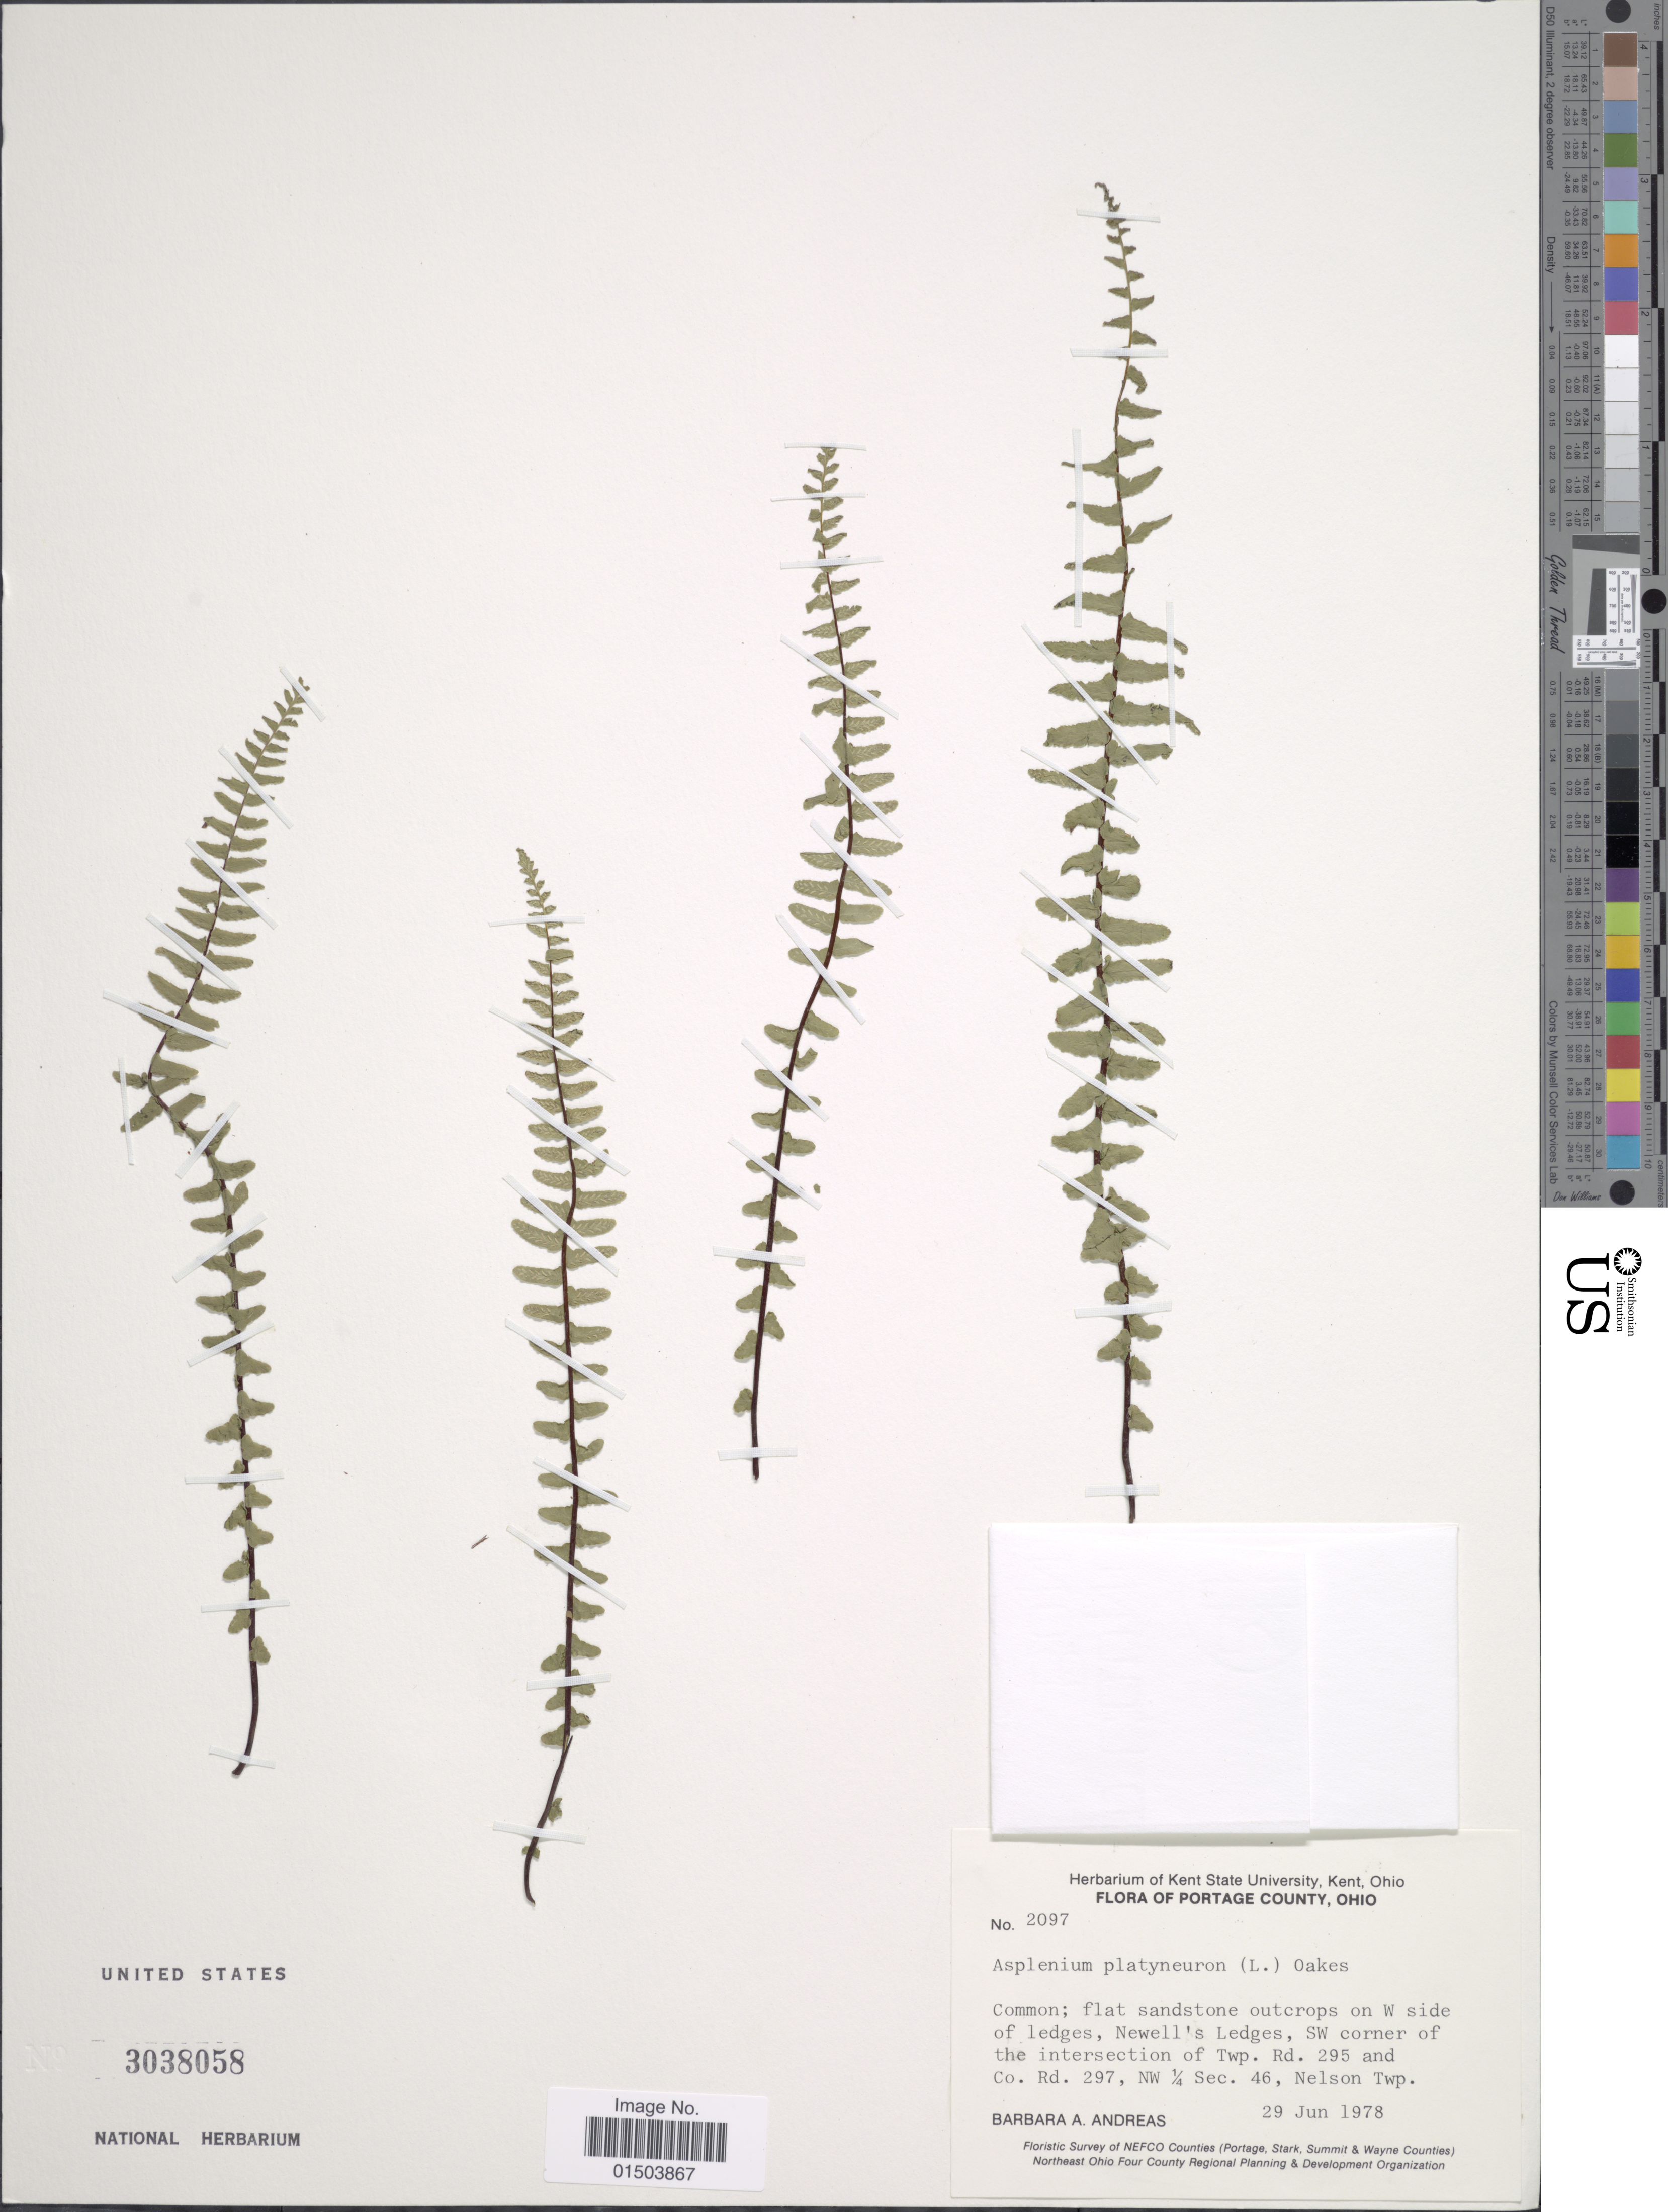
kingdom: Plantae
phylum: Tracheophyta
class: Polypodiopsida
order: Polypodiales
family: Aspleniaceae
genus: Asplenium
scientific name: Asplenium platyneuron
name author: (L.) Britton, Stearns & Poggenb.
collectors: B. A. Andreas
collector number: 2097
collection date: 1978-06-29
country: United States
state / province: Ohio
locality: Portage County. Flat Sandstone outcrops on W side of ledges, Newell's Ledges, SW corner of the intersection of Twp. Rd. 295 and Co. Rd. 297, NW ¼ Sec. 46, Nelson Twp.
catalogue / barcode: US 3038058